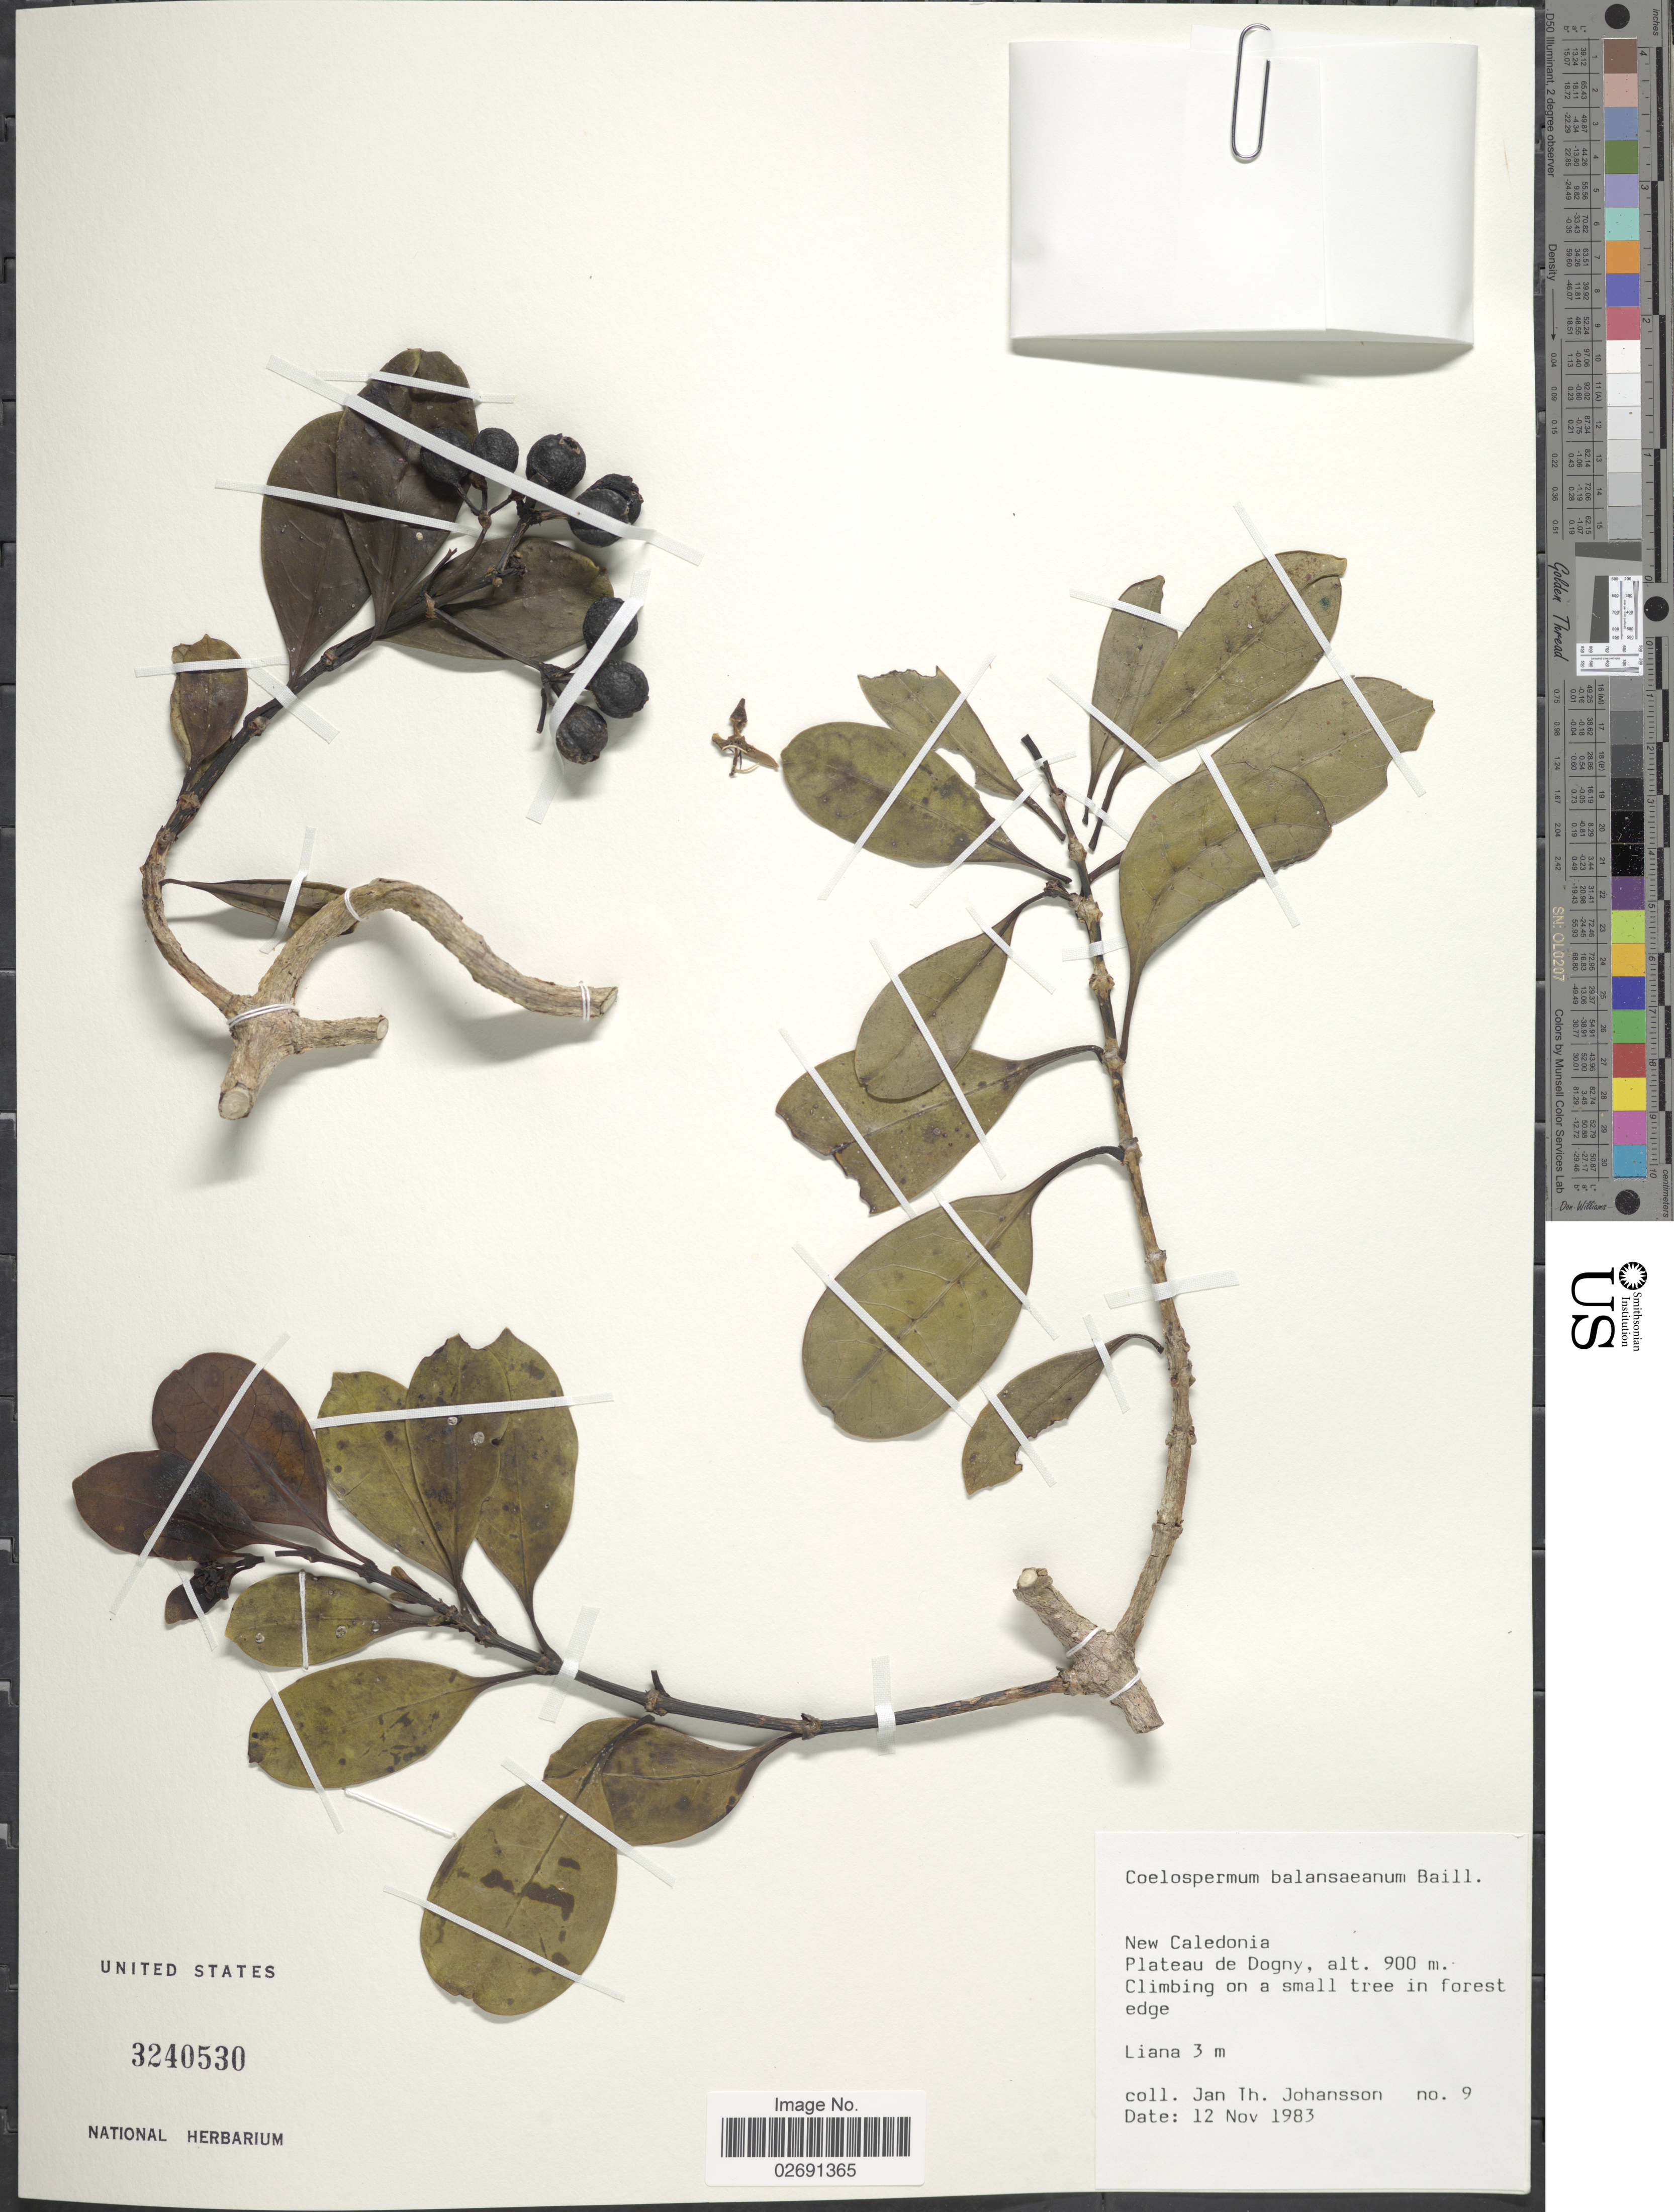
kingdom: Plantae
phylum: Tracheophyta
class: Magnoliopsida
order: Gentianales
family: Rubiaceae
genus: Coelospermum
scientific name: Coelospermum balansanum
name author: Baill.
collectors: J.T. Johansson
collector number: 9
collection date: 1983-11-12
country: New Caledonia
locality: Plateau de Dogny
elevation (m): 900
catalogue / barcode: US 3240530